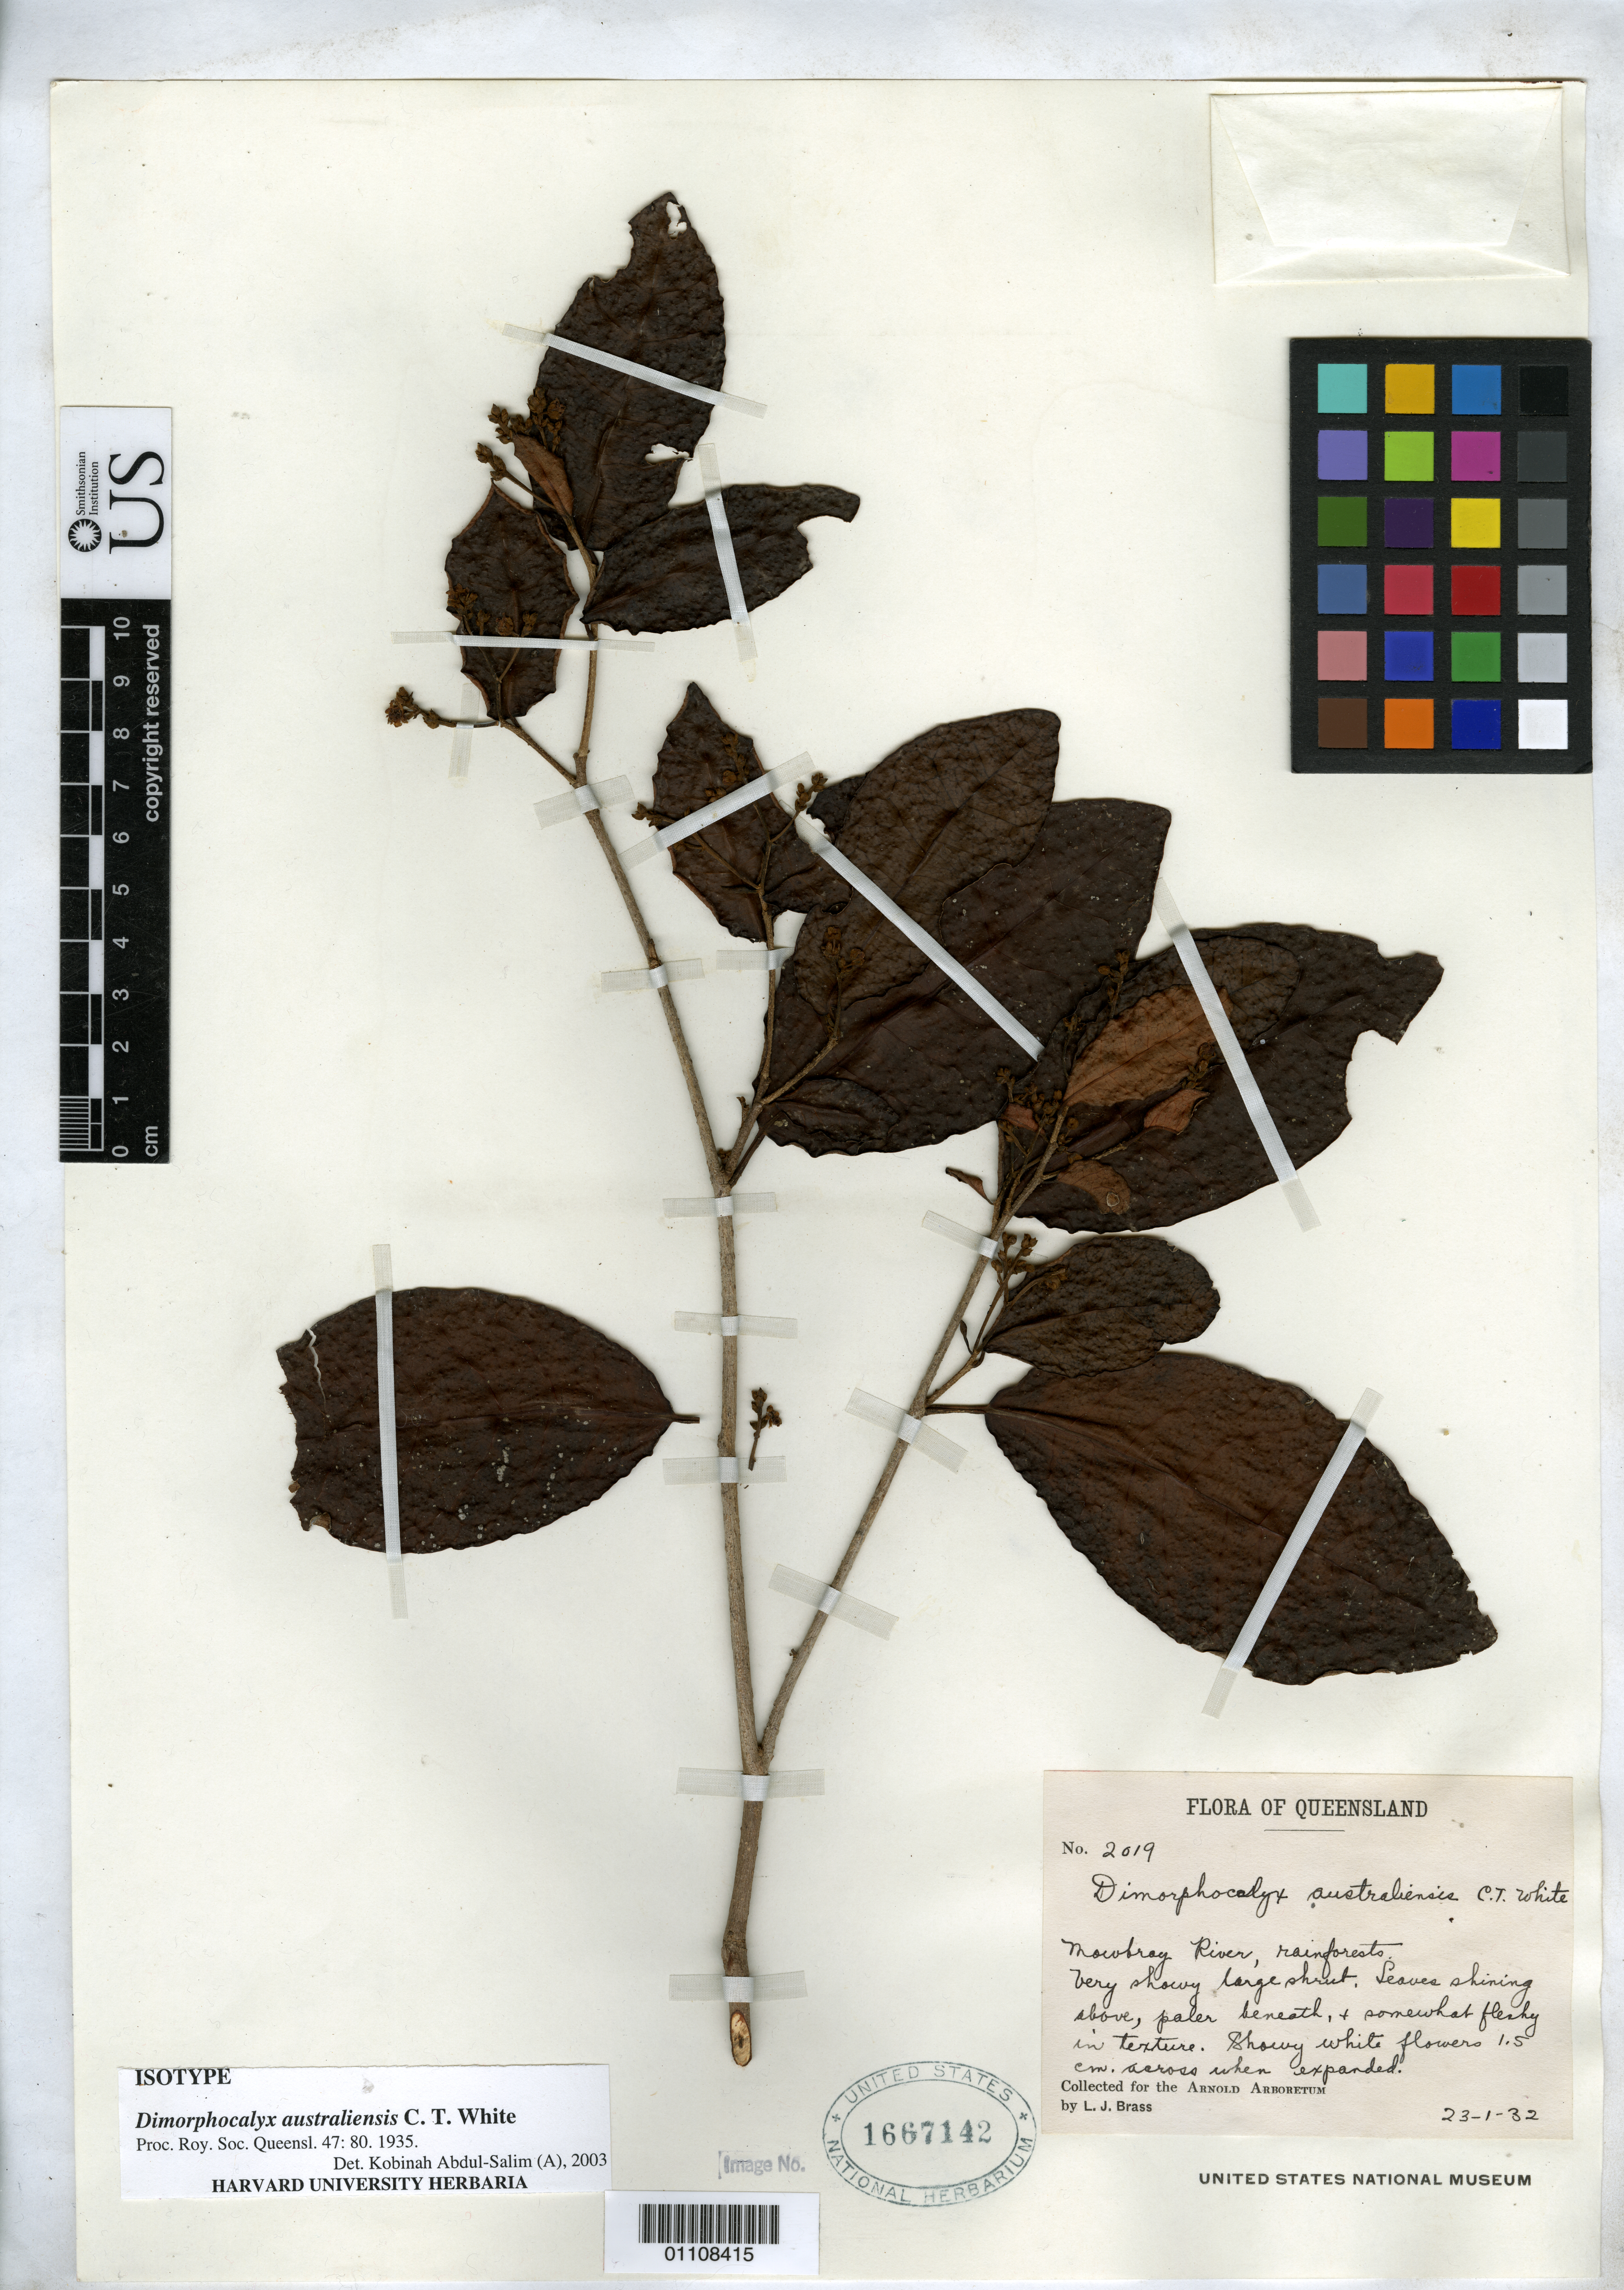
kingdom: Plantae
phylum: Tracheophyta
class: Magnoliopsida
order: Malpighiales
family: Euphorbiaceae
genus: Dimorphocalyx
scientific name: Dimorphocalyx australiensis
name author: C.T. White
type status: Isotype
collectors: L. J. Brass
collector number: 2019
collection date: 1923-01-23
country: Australia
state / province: Queensland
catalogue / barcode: US 1667142